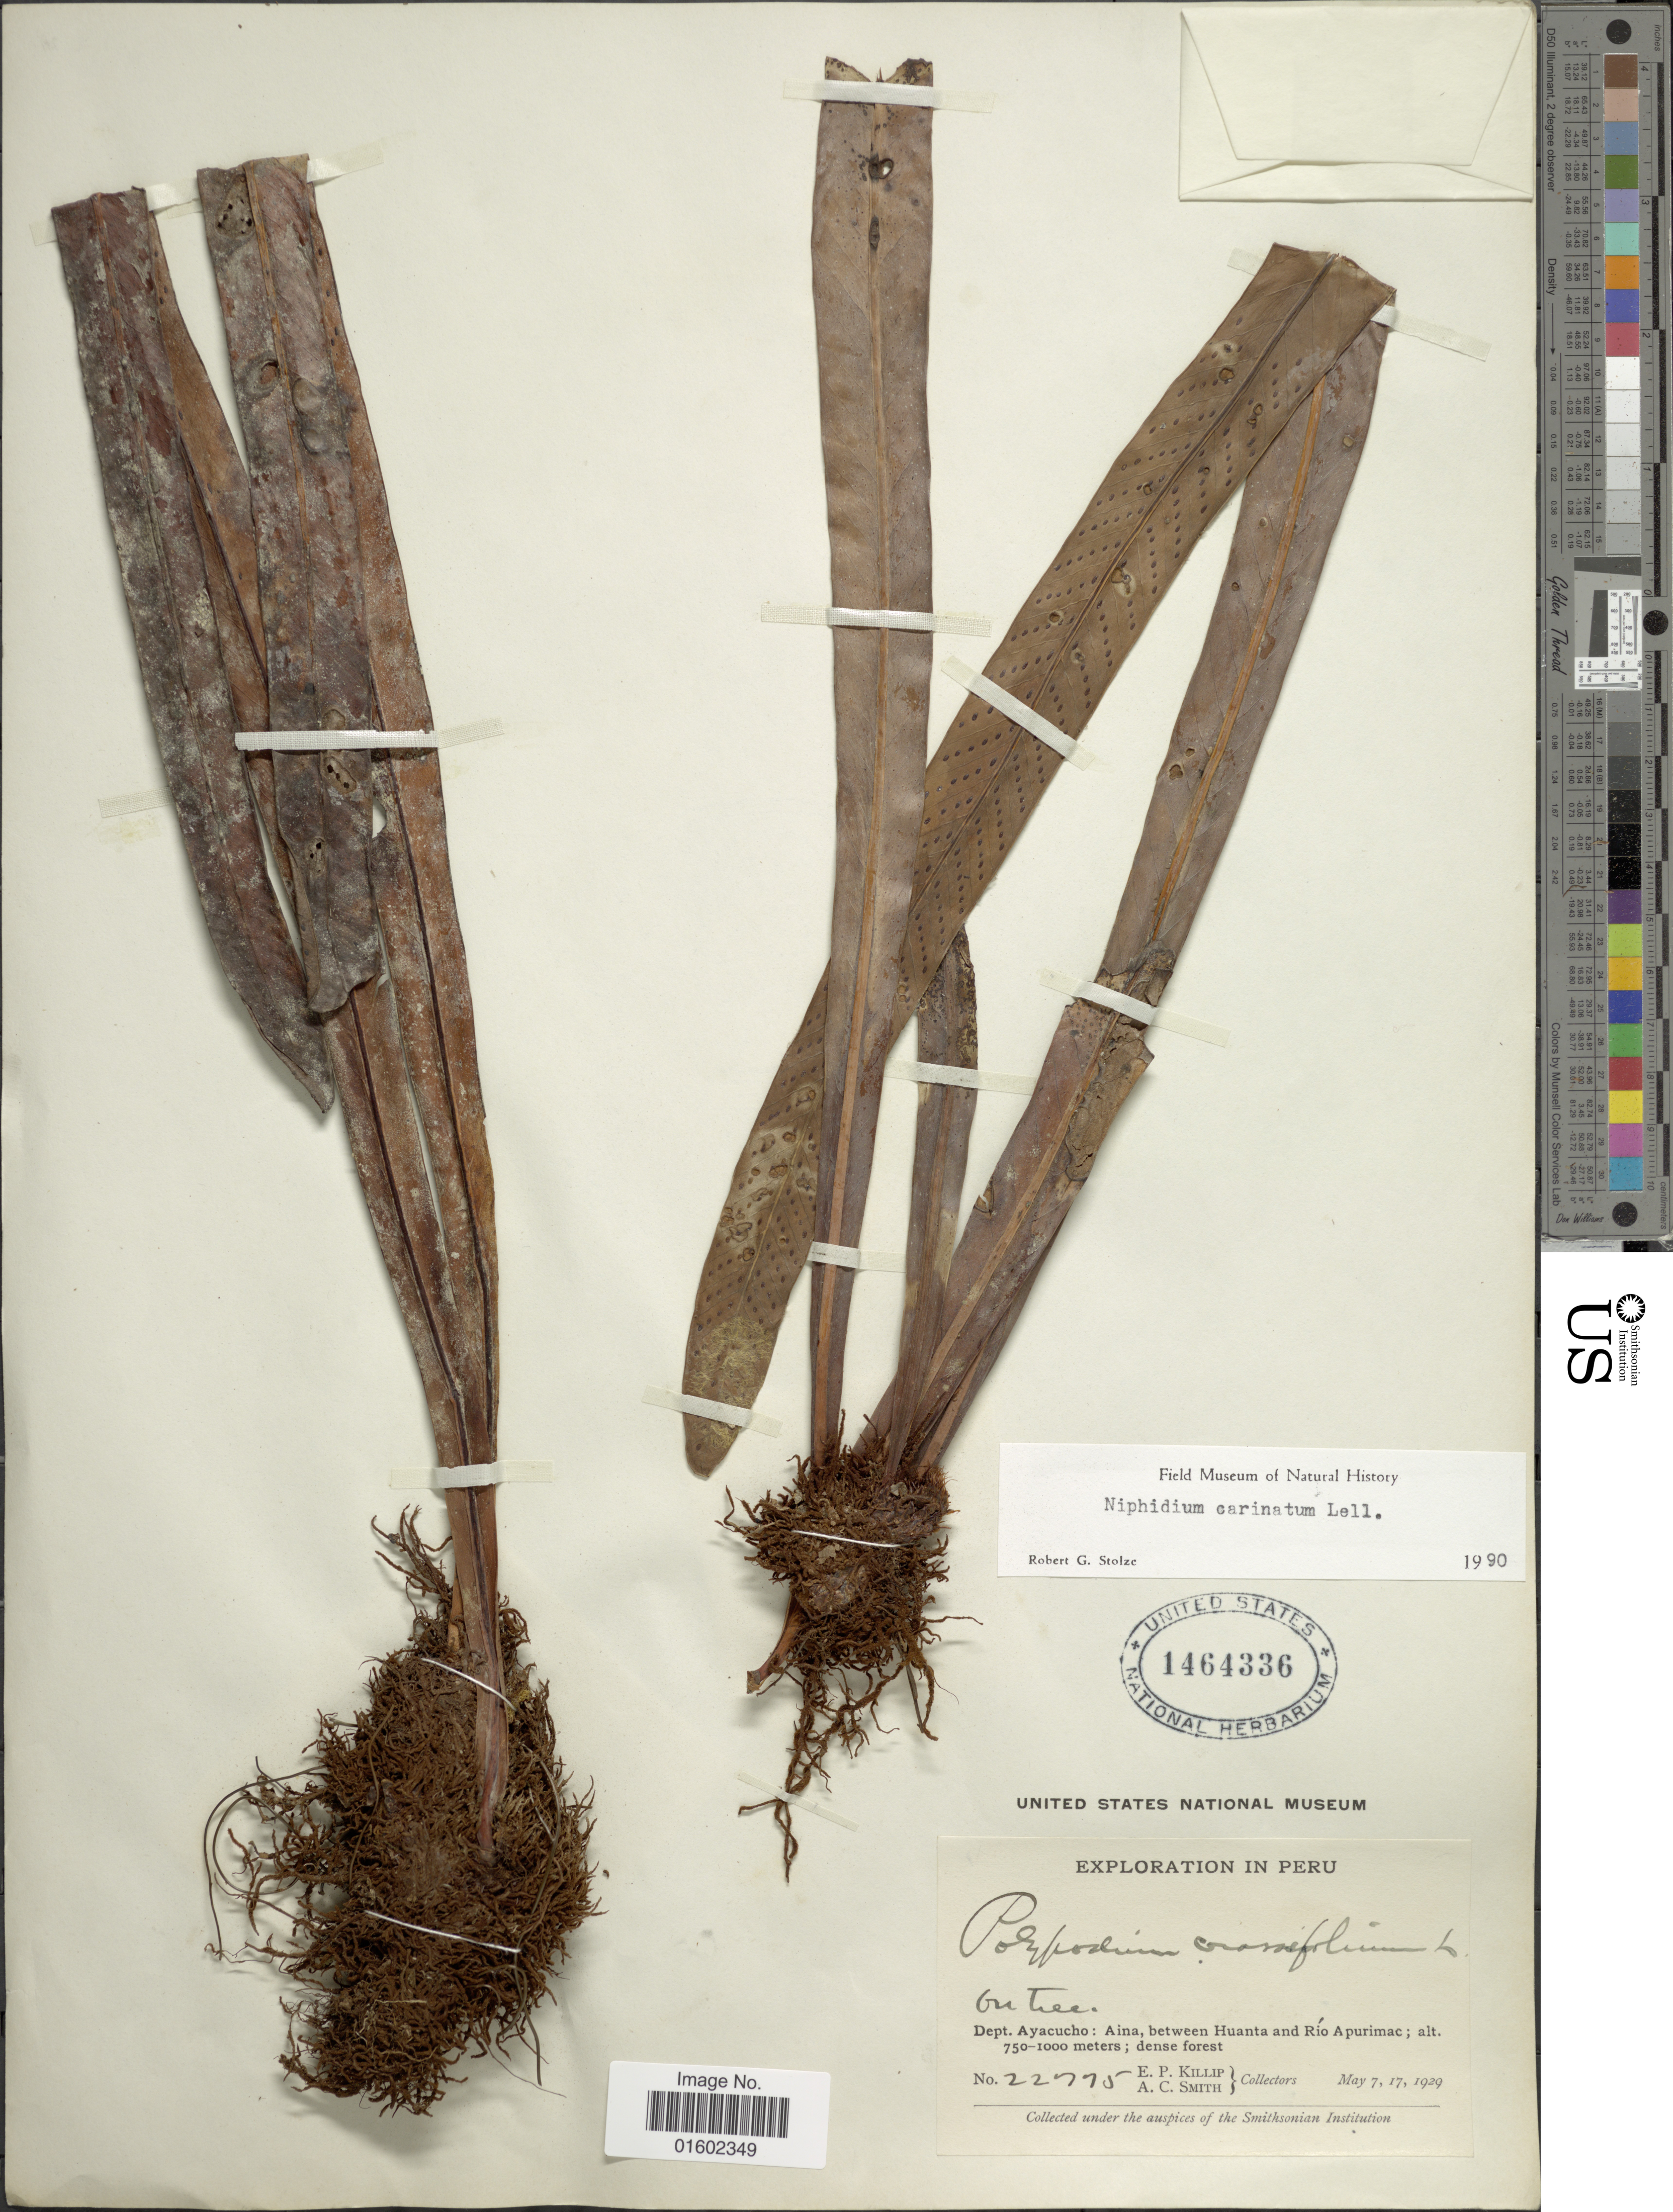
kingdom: Plantae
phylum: Tracheophyta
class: Polypodiopsida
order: Polypodiales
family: Polypodiaceae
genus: Niphidium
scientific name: Niphidium carinatum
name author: Lellinger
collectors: E. P. Killip & A. C. Smith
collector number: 22775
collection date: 1929-05-07/1929-05-17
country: Peru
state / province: Ayacucho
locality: Dept. Ayacucho, Aina between Huanta and Rio Apurimac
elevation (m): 750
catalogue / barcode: US 1464336